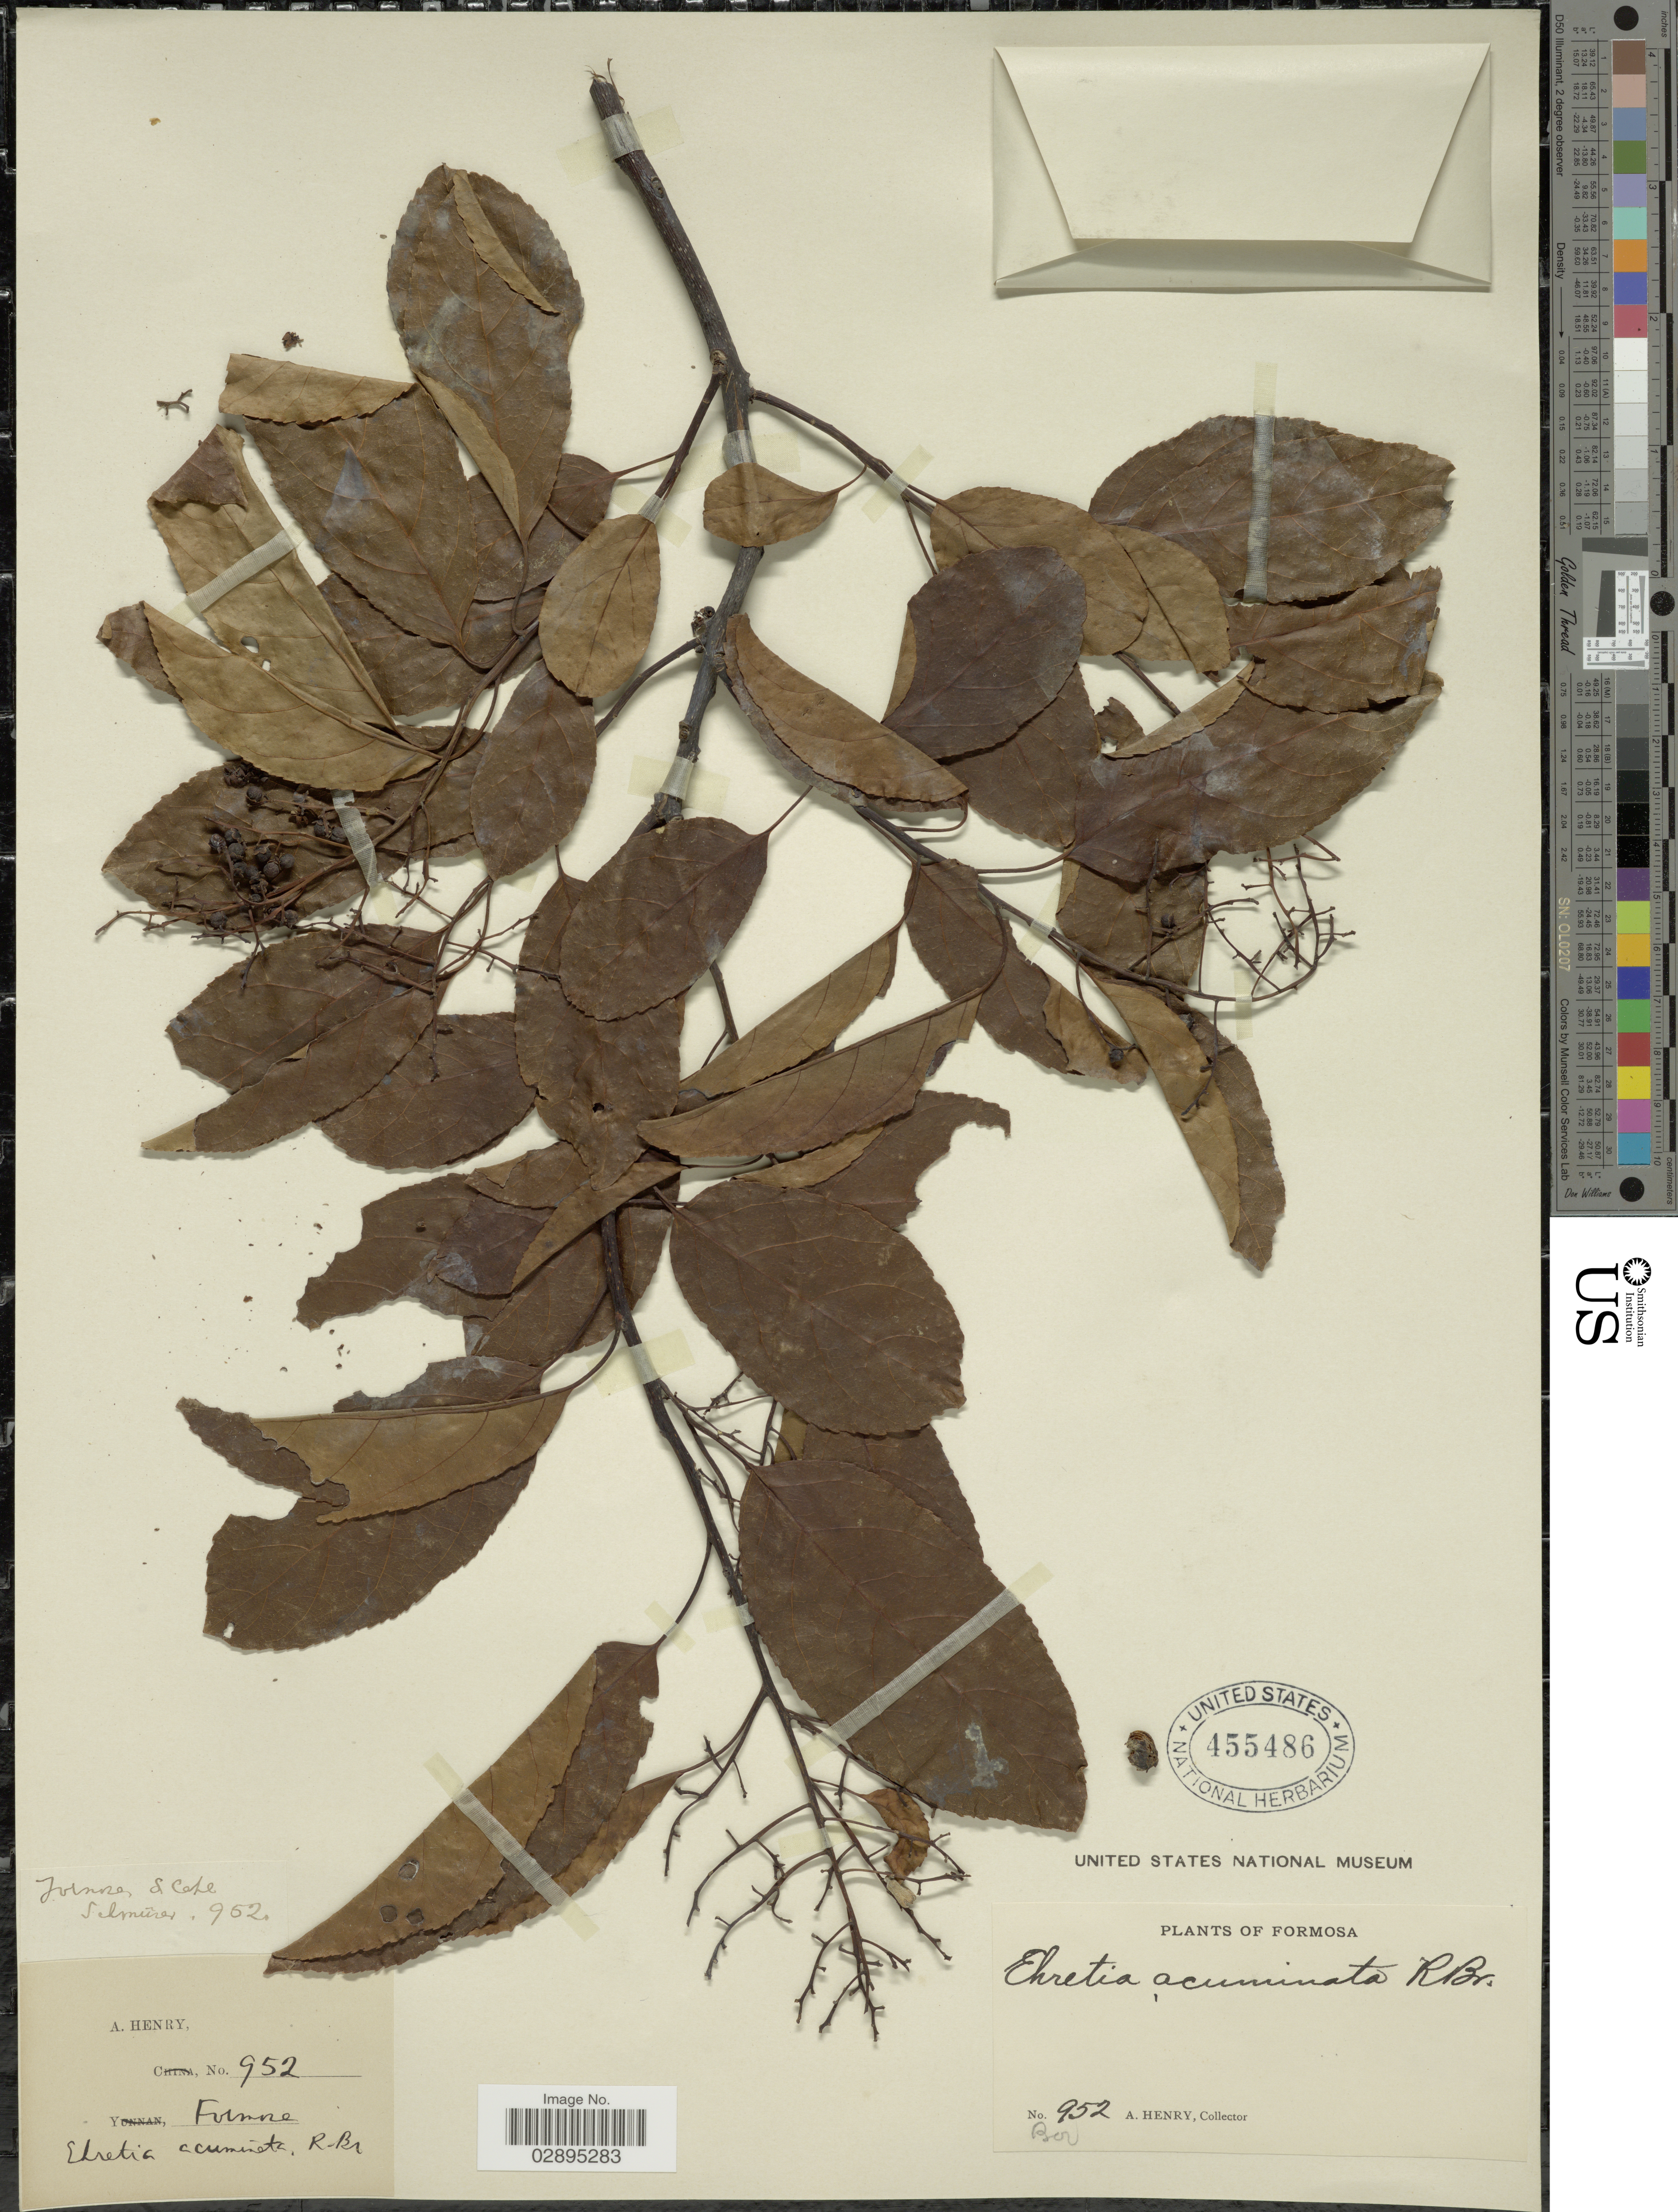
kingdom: Plantae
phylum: Tracheophyta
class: Magnoliopsida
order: Boraginales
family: Ehretiaceae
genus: Ehretia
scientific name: Ehretia acuminata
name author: R. Br.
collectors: A. Henry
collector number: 952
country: Taiwan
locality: Formosa.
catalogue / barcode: US 455486